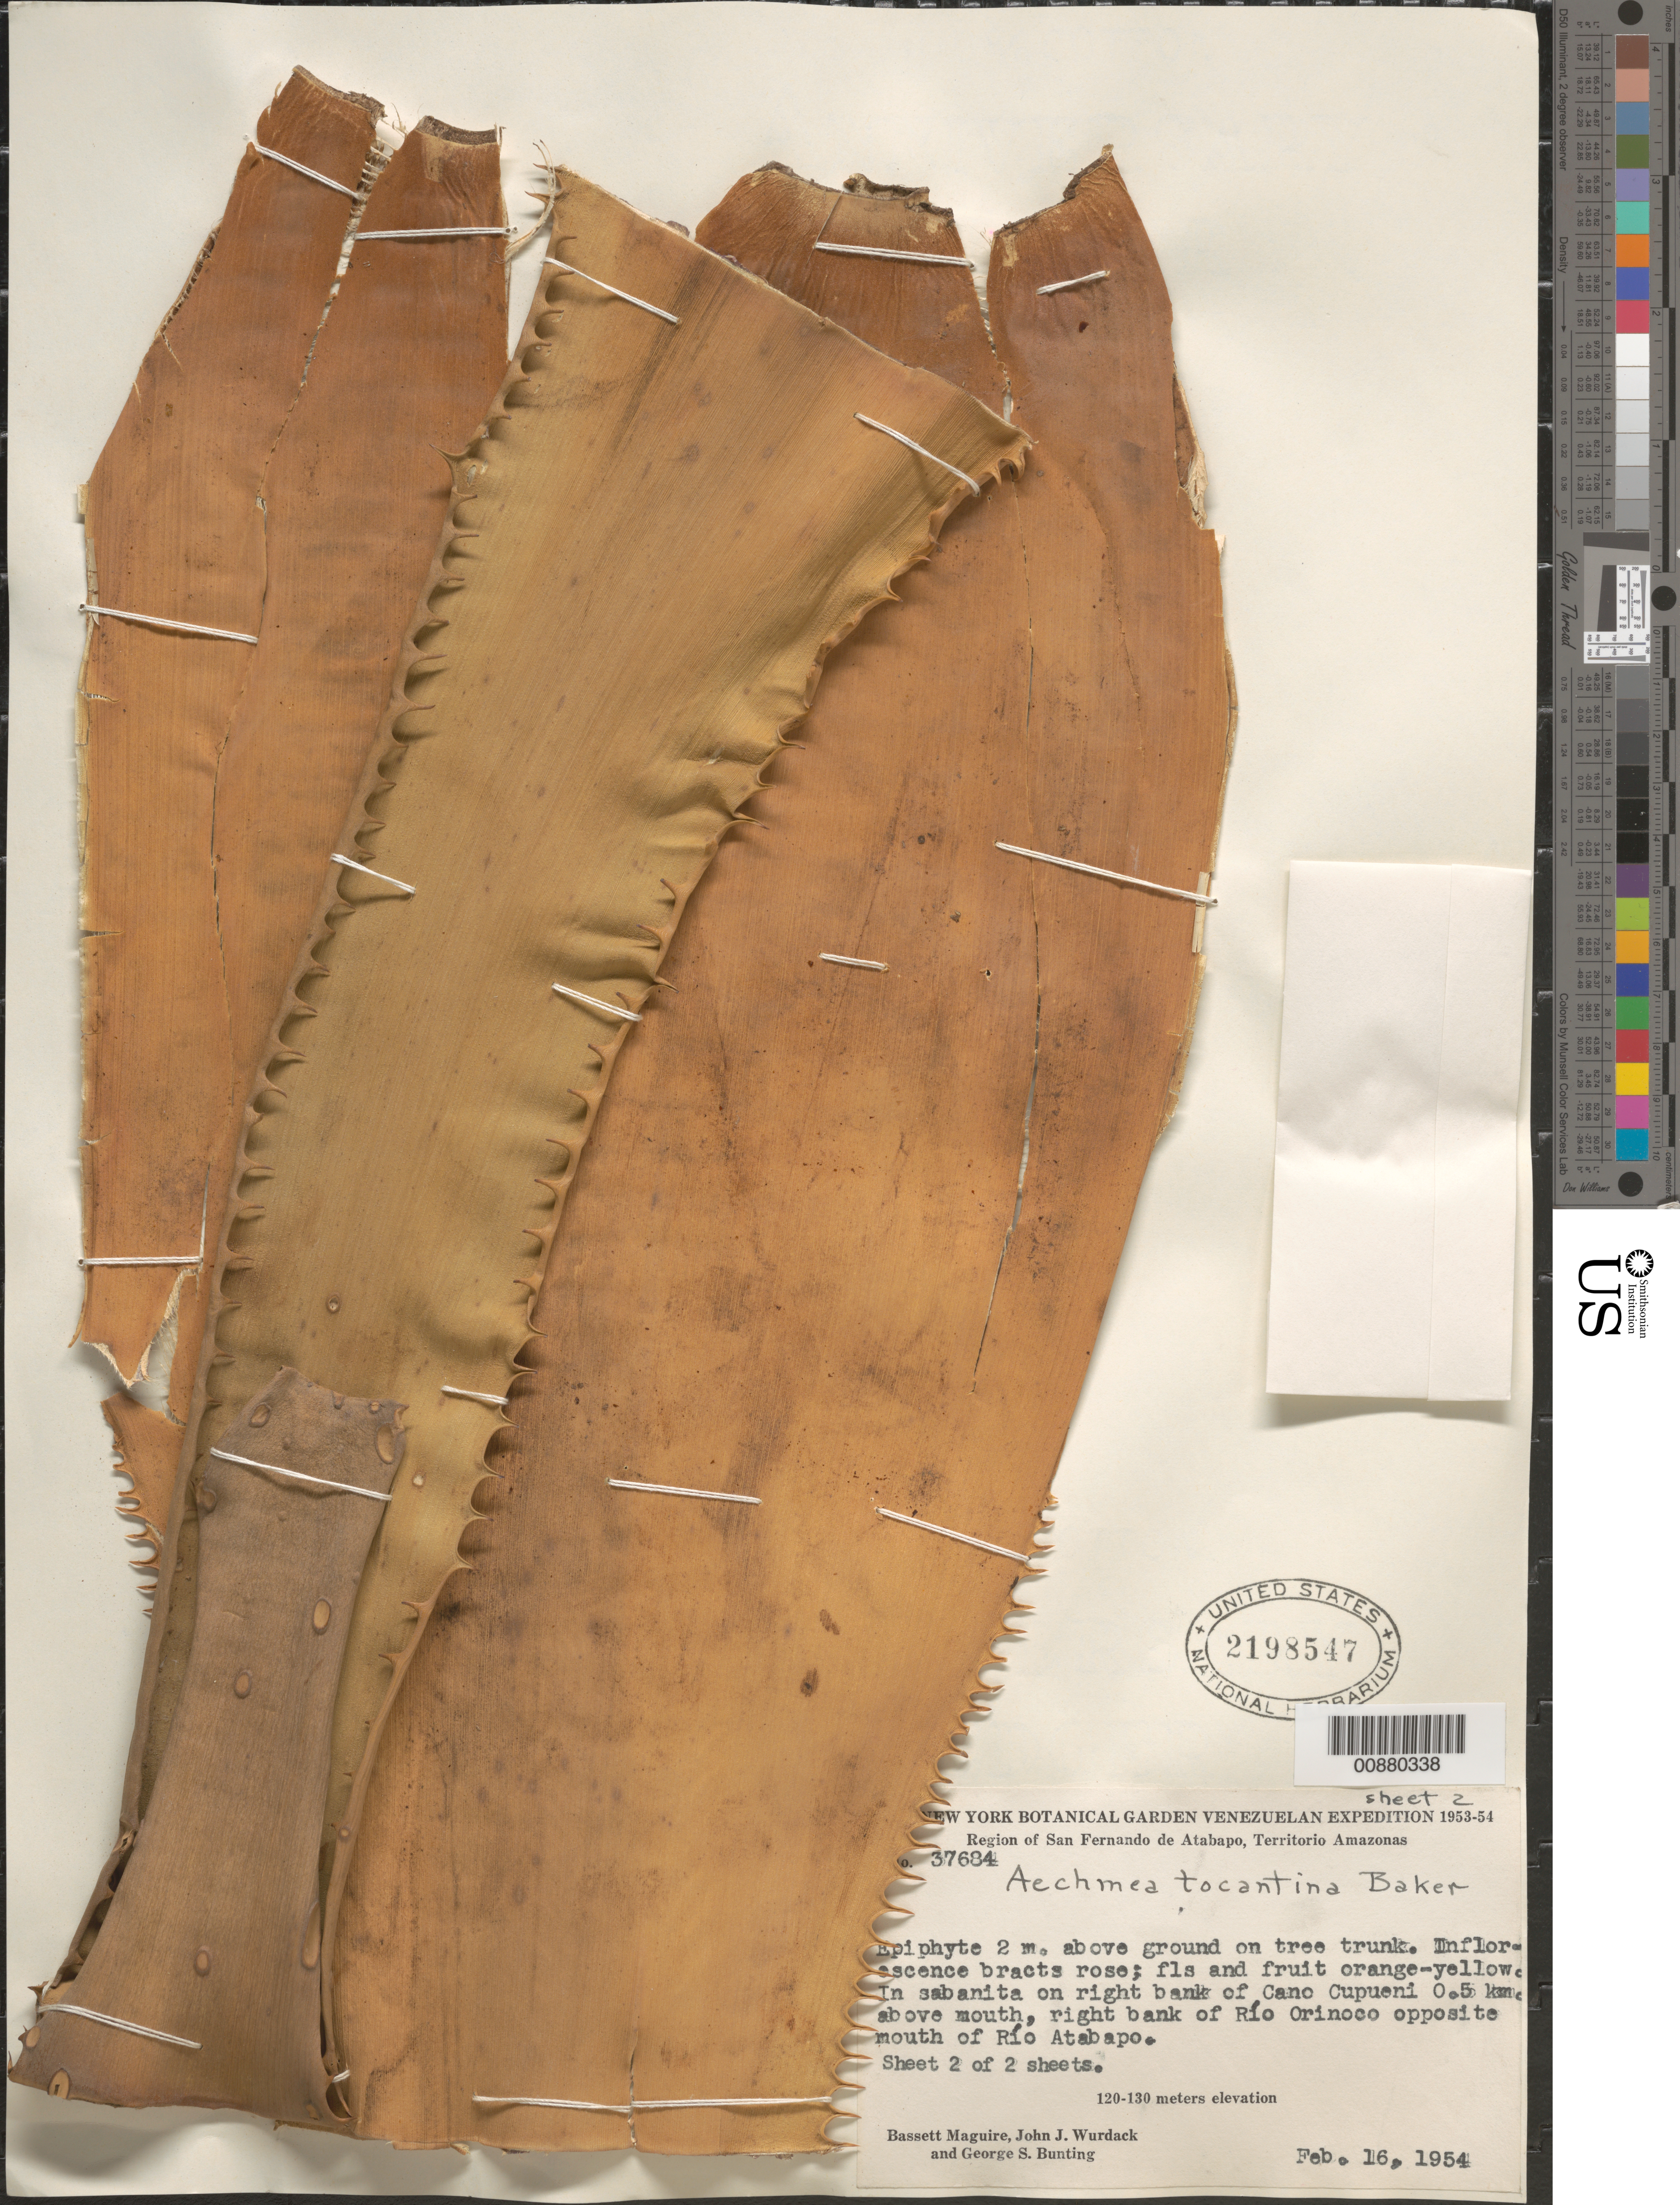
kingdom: Plantae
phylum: Tracheophyta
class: Liliopsida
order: Poales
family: Bromeliaceae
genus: Aechmea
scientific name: Aechmea tocantina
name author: Baker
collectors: B. Maguire, J. J. Wurdack & G. S. Bunting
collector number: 37684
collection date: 1954-02-16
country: Venezuela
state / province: Amazonas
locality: Region of San Fernando de Atabapo. In sabanita on right bank of Cano Cupueni 0.5 km. above mouth, right bank of Río Orinoco opposite mouth of Río Atabapo.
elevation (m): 120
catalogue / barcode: US 2198547